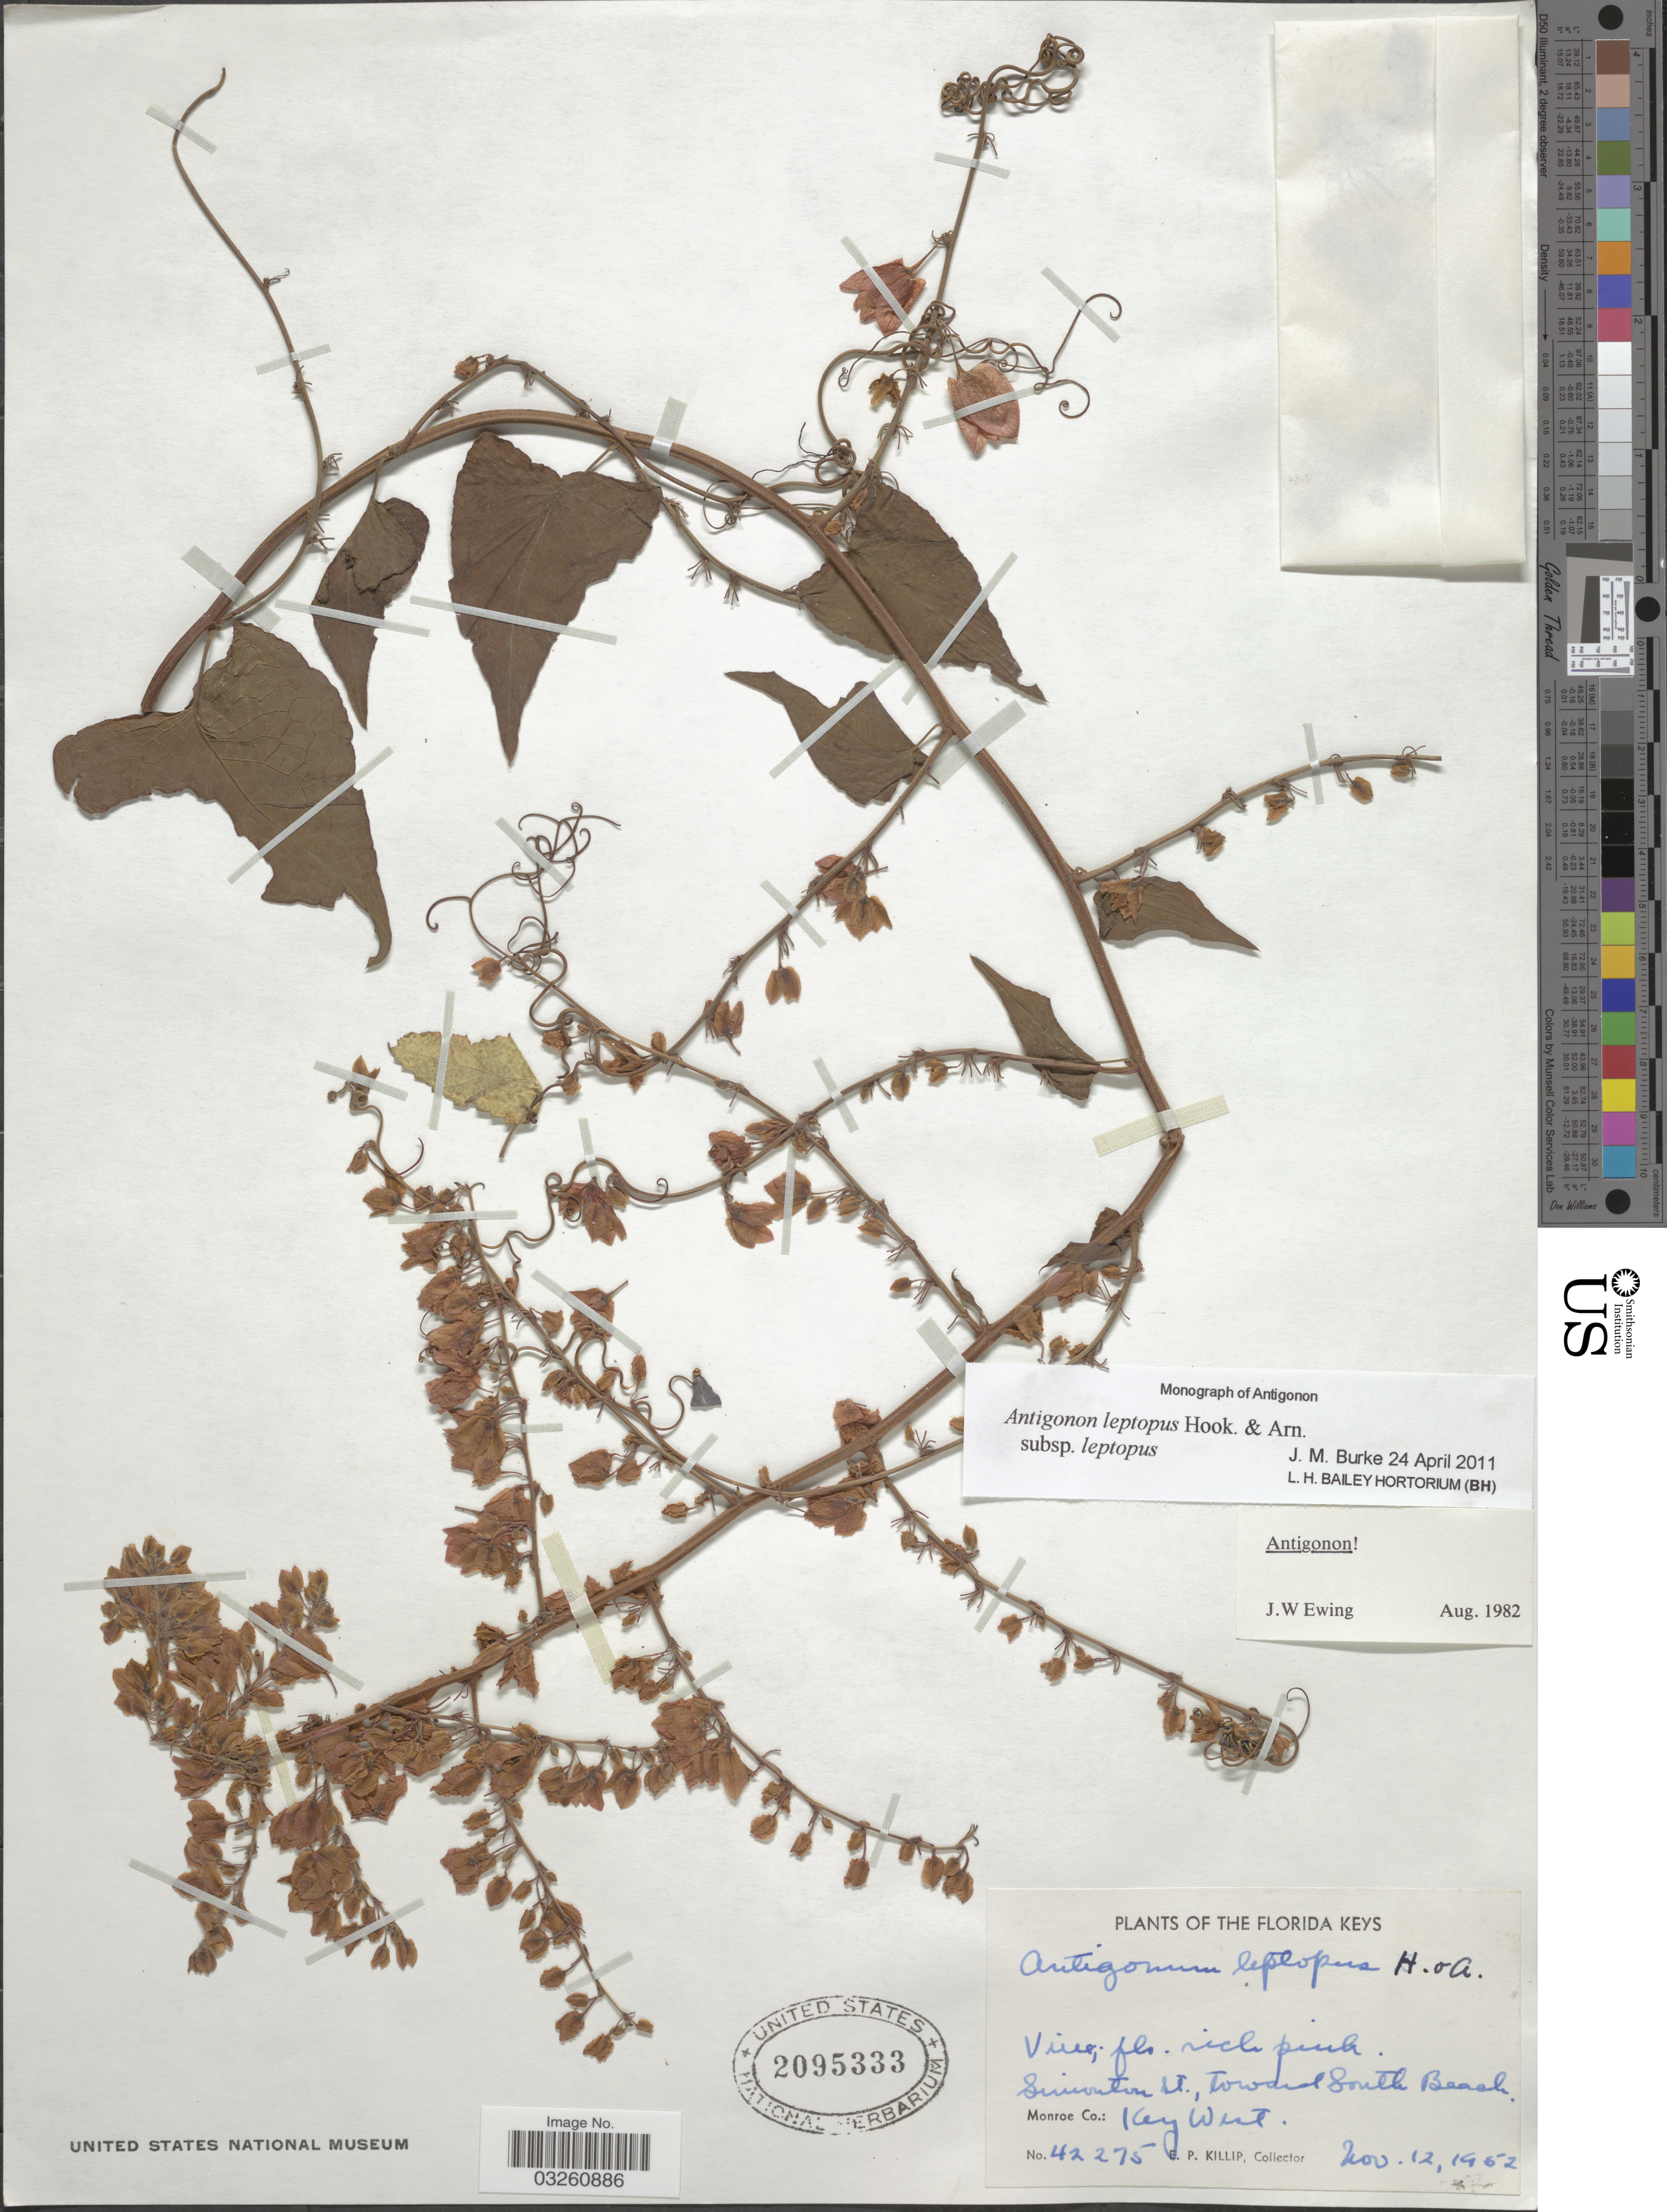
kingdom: Plantae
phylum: Tracheophyta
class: Magnoliopsida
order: Caryophyllales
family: Polygonaceae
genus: Antigonon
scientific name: Antigonon leptopus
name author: Hook. & Arn.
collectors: E. P. Killip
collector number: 42275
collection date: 1952-11-12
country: United States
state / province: Florida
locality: The Florida Keys. Simonton St., toward South Beach. Monroe Co.: Key West.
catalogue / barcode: US 2095333